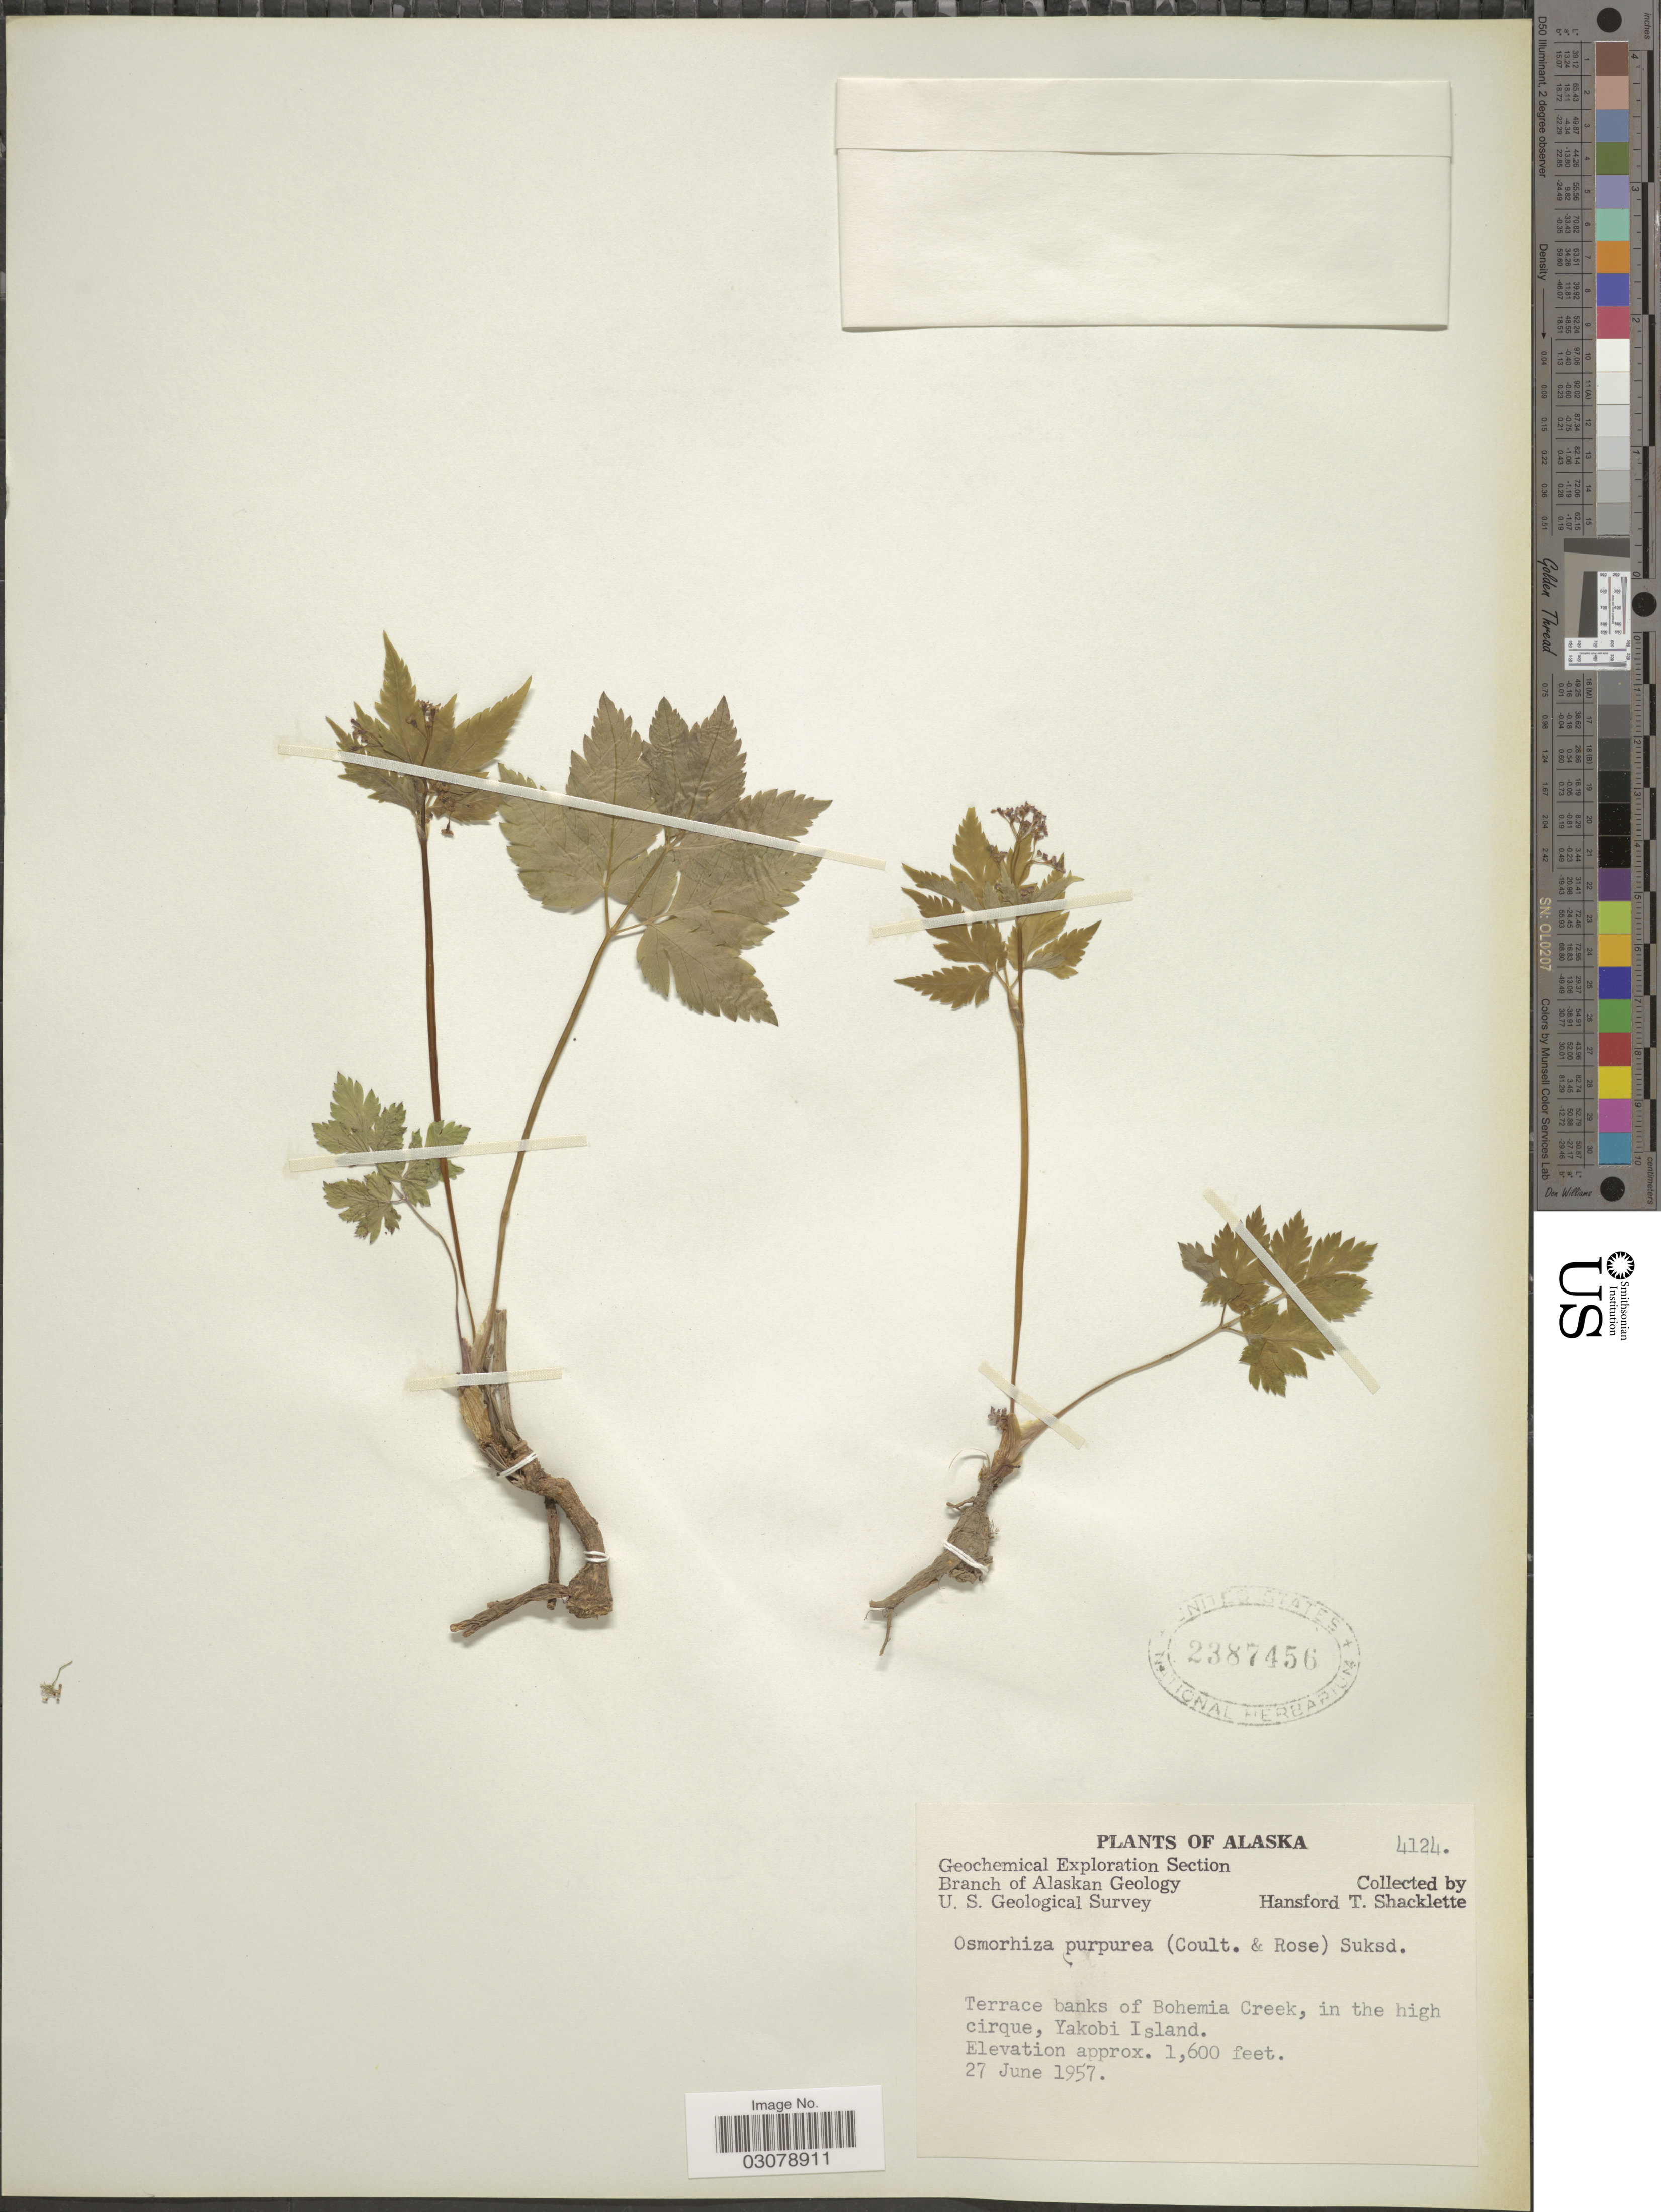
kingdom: Plantae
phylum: Tracheophyta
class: Magnoliopsida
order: Apiales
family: Apiaceae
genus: Osmorhiza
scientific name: Osmorhiza purpurea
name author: (J.M. Coult. & Rose) Suksd.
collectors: H. Shacklette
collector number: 4124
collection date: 1957-06-27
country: United States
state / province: Alaska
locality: Terrace banks of Bohemia Creek, in the high cirque, Yakobi Island.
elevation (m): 488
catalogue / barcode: US 2387456